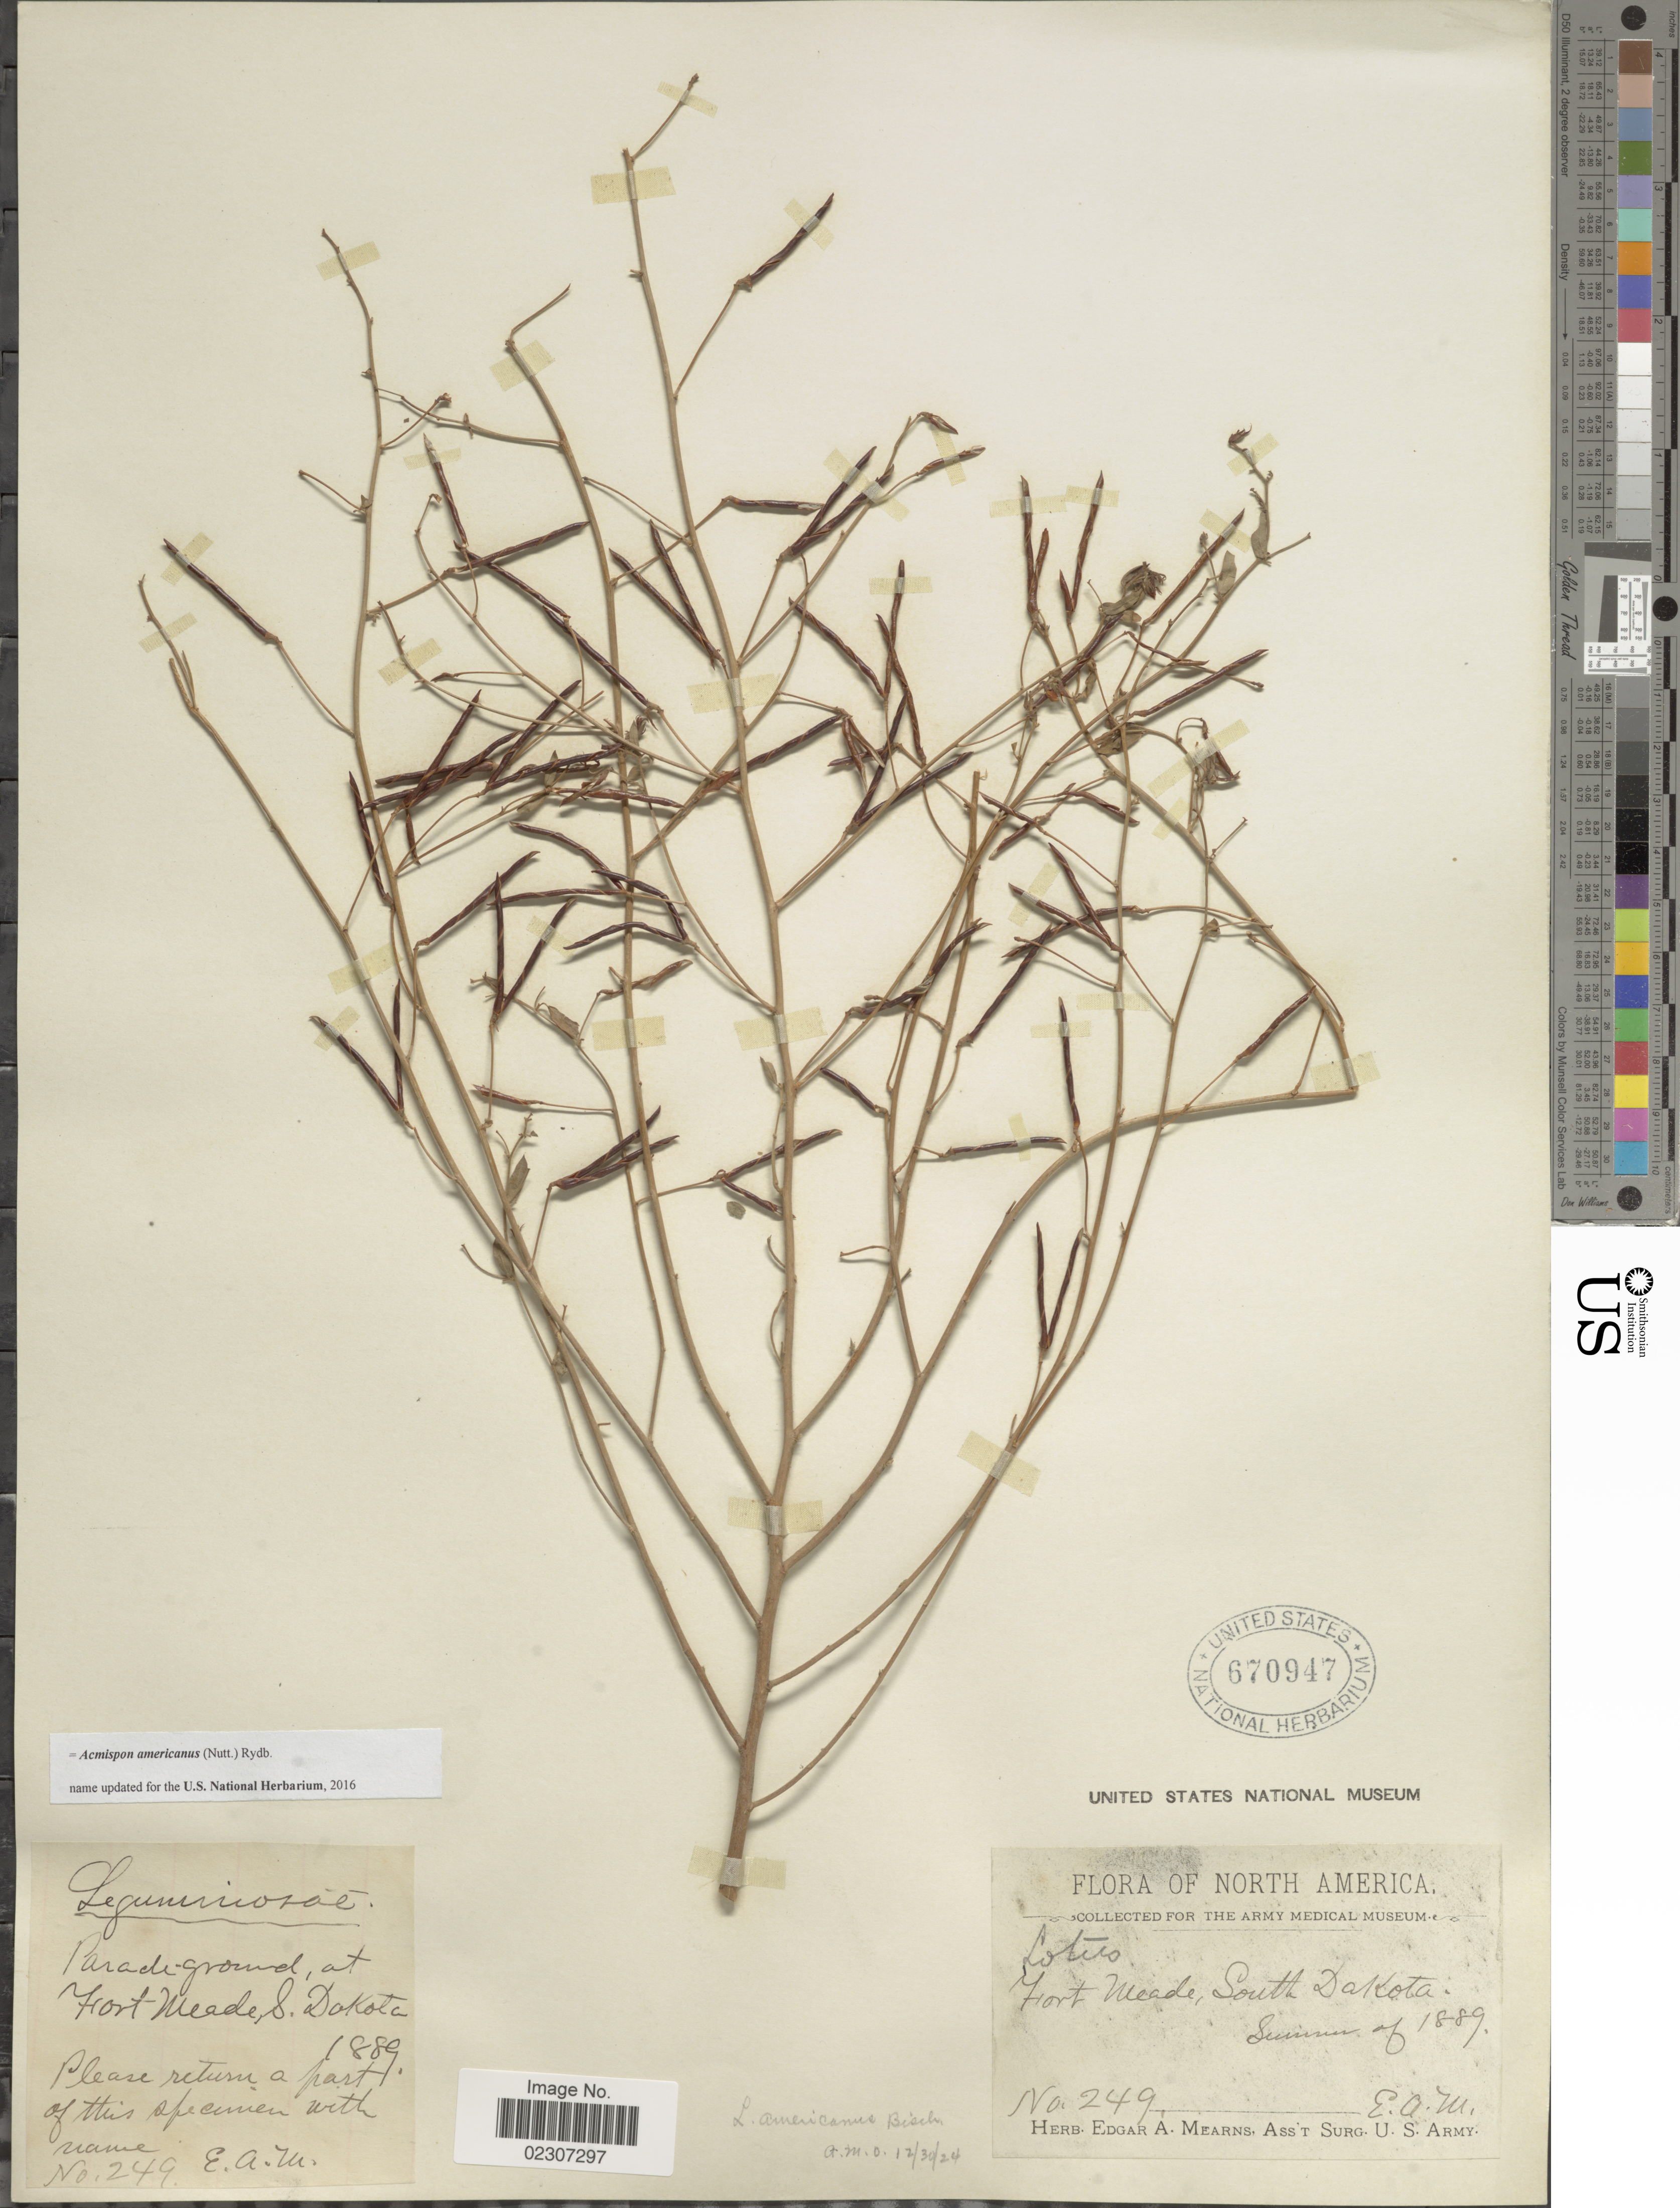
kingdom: Plantae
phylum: Tracheophyta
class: Magnoliopsida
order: Fabales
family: Fabaceae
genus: Acmispon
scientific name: Acmispon americanus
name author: (Nutt.) Rydb.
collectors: E. A. Mearns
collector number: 249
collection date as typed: Summer of 1889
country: United States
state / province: South Dakota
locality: Fort Meade, South Dakota.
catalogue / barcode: US 670947